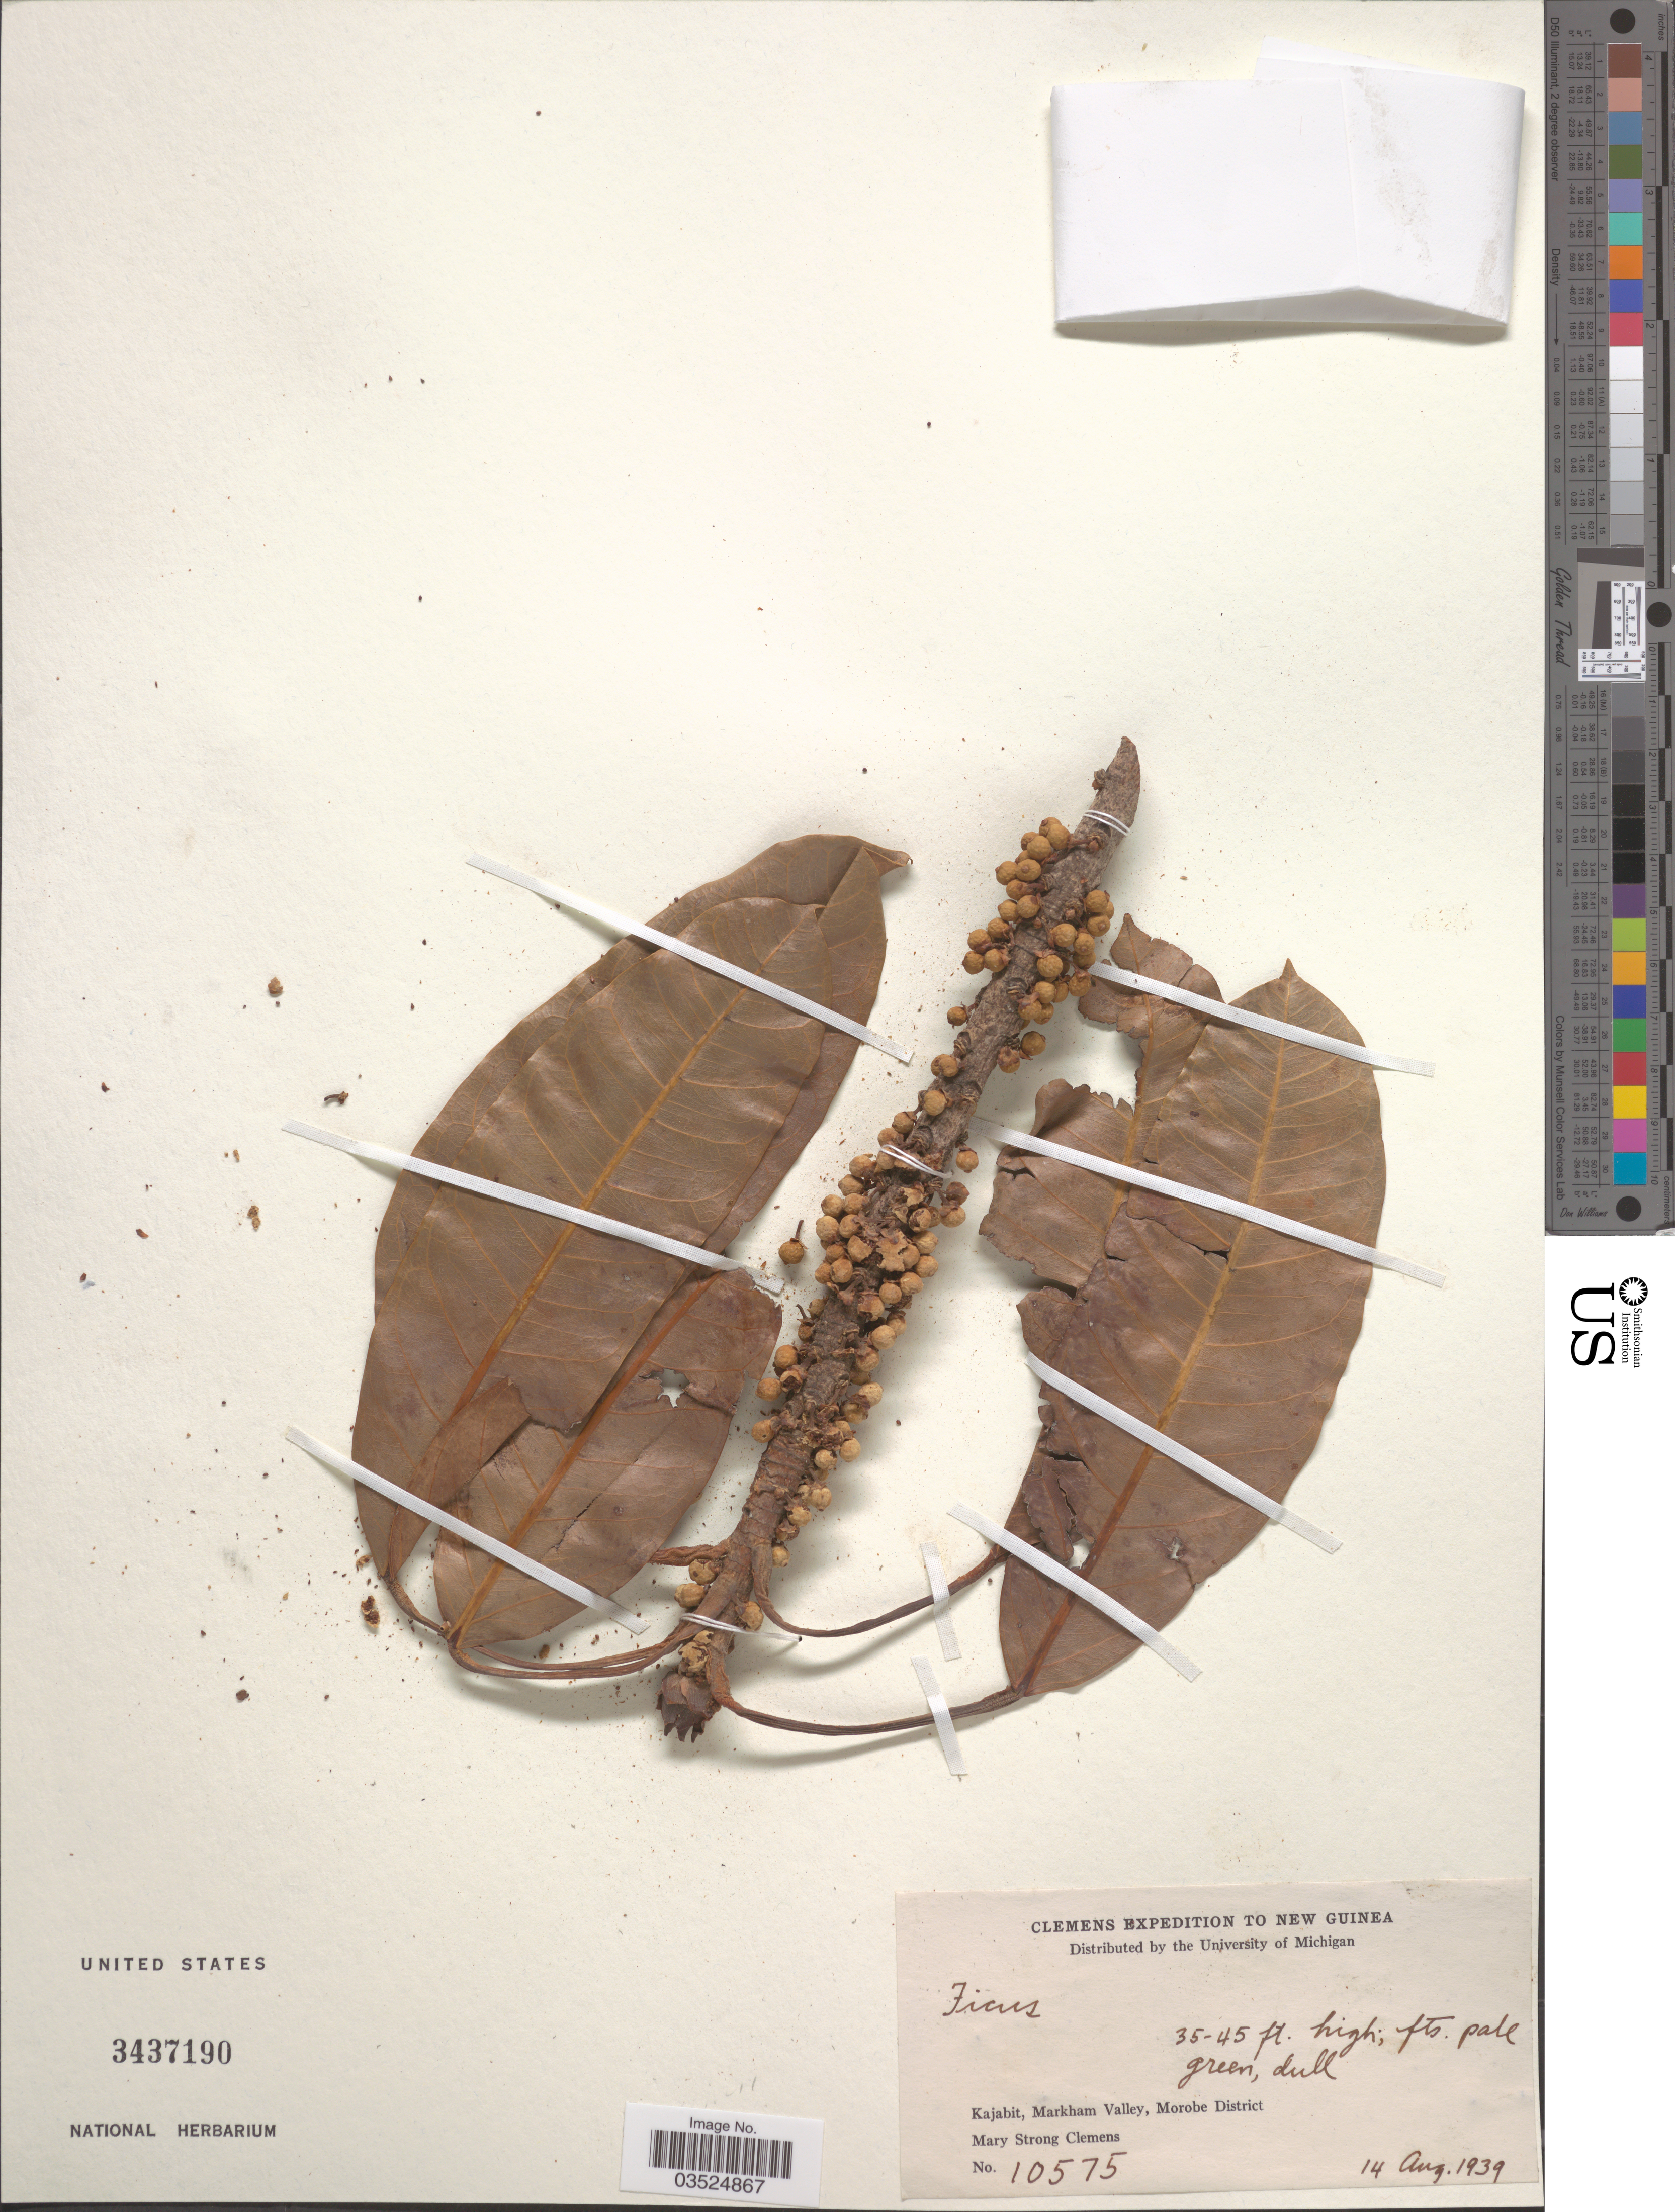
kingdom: Plantae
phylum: Tracheophyta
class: Magnoliopsida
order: Rosales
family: Moraceae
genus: Ficus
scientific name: Ficus sp.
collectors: M. S. Clemens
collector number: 10575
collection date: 1939-08-14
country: Papua New Guinea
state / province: Morobe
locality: New Guinea. Kajabit, Markham Valley, Morobe District.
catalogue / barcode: US 3437190